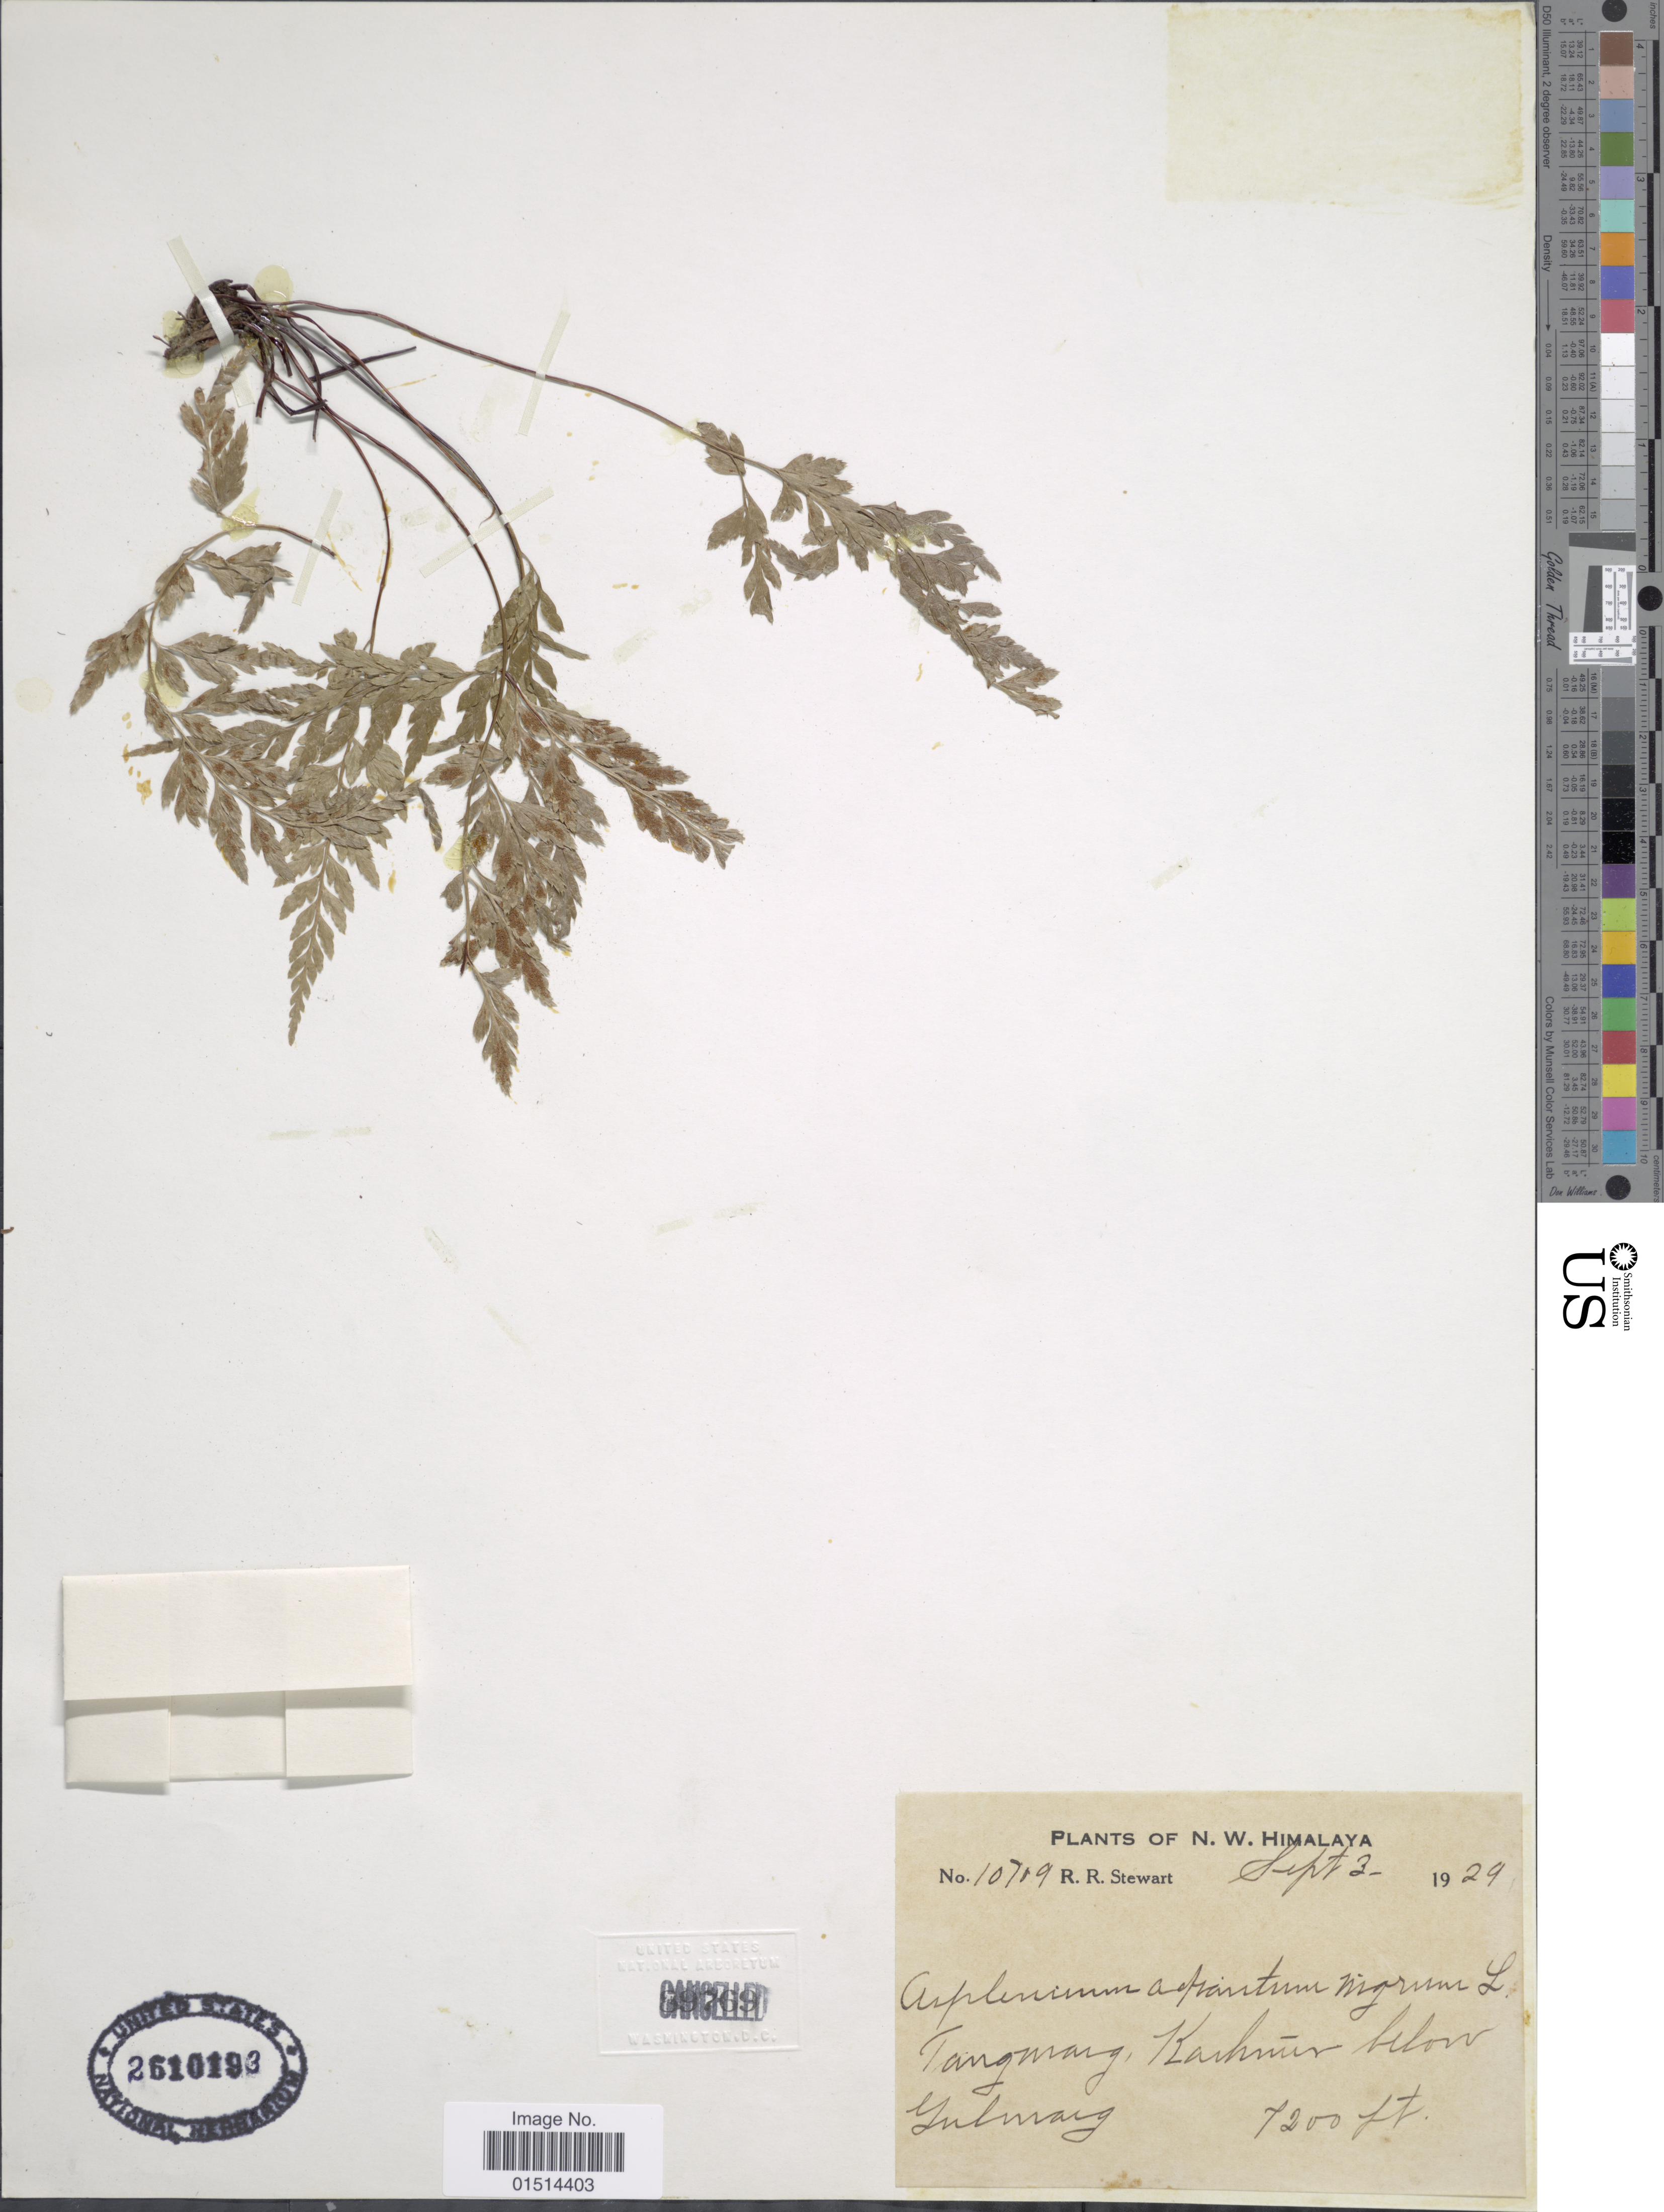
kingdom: Plantae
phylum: Tracheophyta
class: Polypodiopsida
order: Polypodiales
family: Aspleniaceae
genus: Asplenium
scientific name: Asplenium adiantum-nigrum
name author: L.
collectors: R. R. Stewart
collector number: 10709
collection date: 1929-09-03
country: India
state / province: Jammu and Kashmir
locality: Tangmarg, Kashmir below Gulmarg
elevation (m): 2195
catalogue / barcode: US 2610193